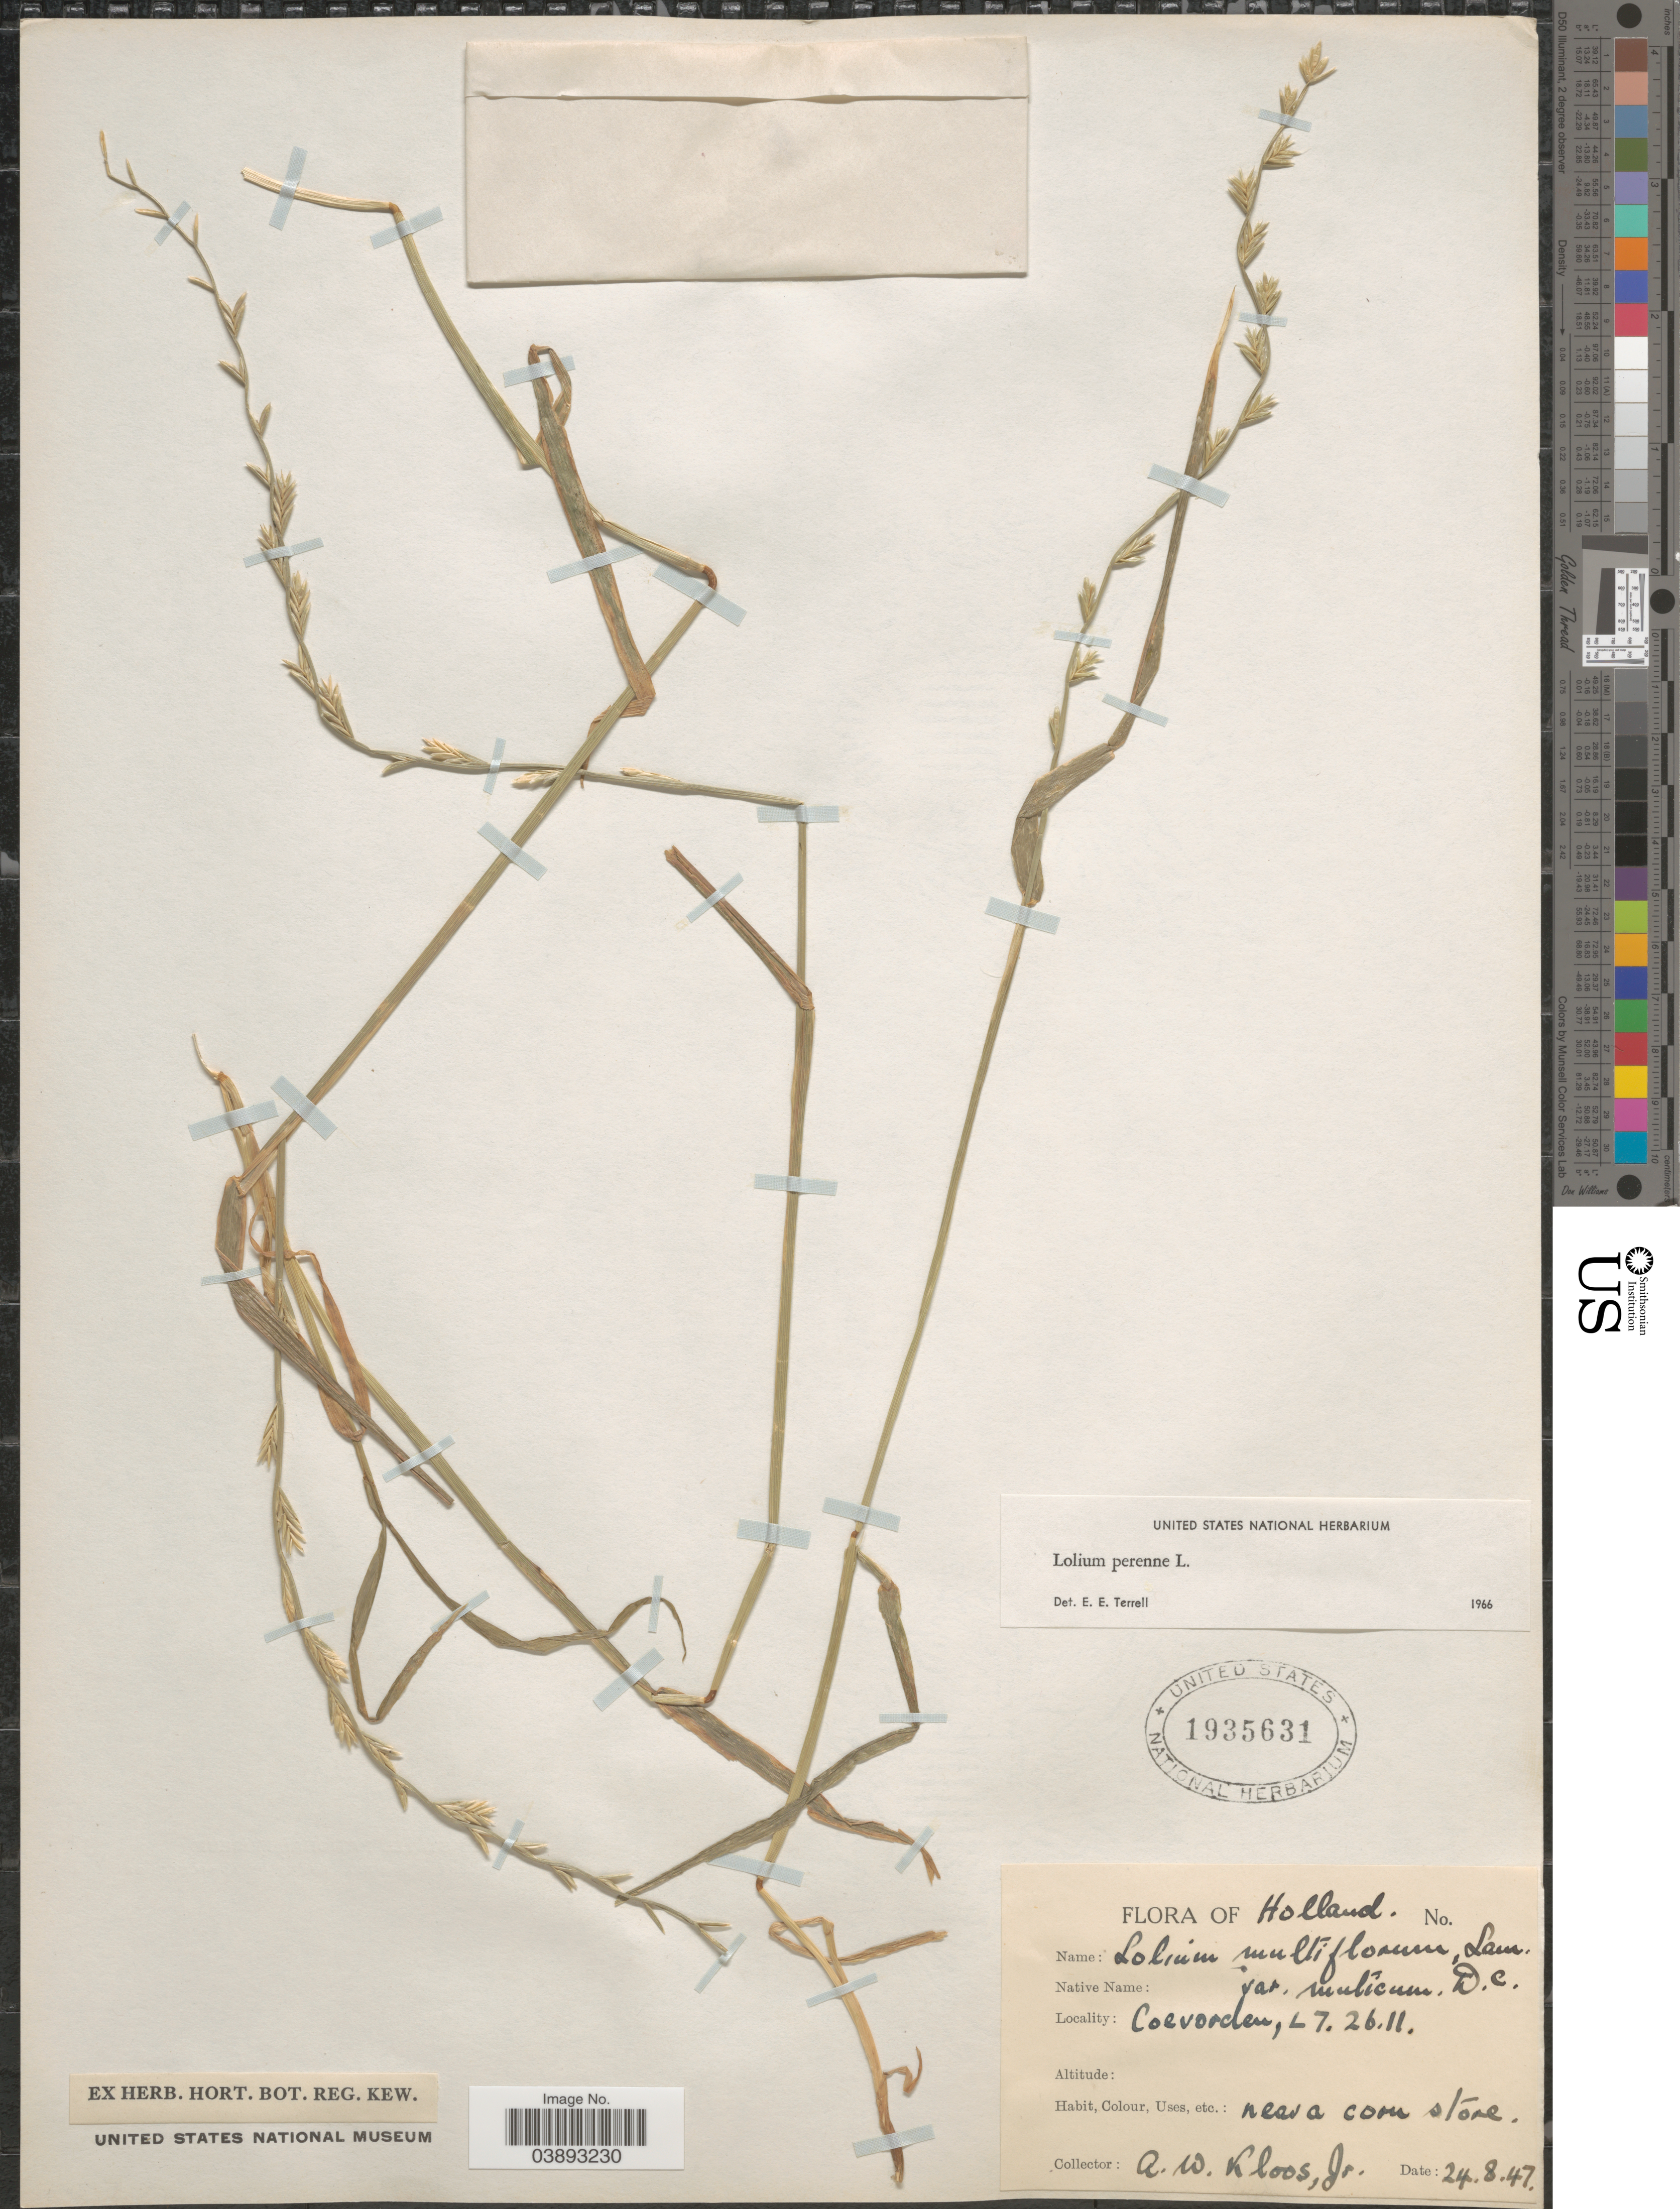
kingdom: Plantae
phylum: Tracheophyta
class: Liliopsida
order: Poales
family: Poaceae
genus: Lolium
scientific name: Lolium perenne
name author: L.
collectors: A. W. Kloos, Jr.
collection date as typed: Transcribed d/m/y: 24/8/47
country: Netherlands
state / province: Drenthe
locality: Holland. Coevorden, L7.26.11. Near a corn store.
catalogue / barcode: US 1935631